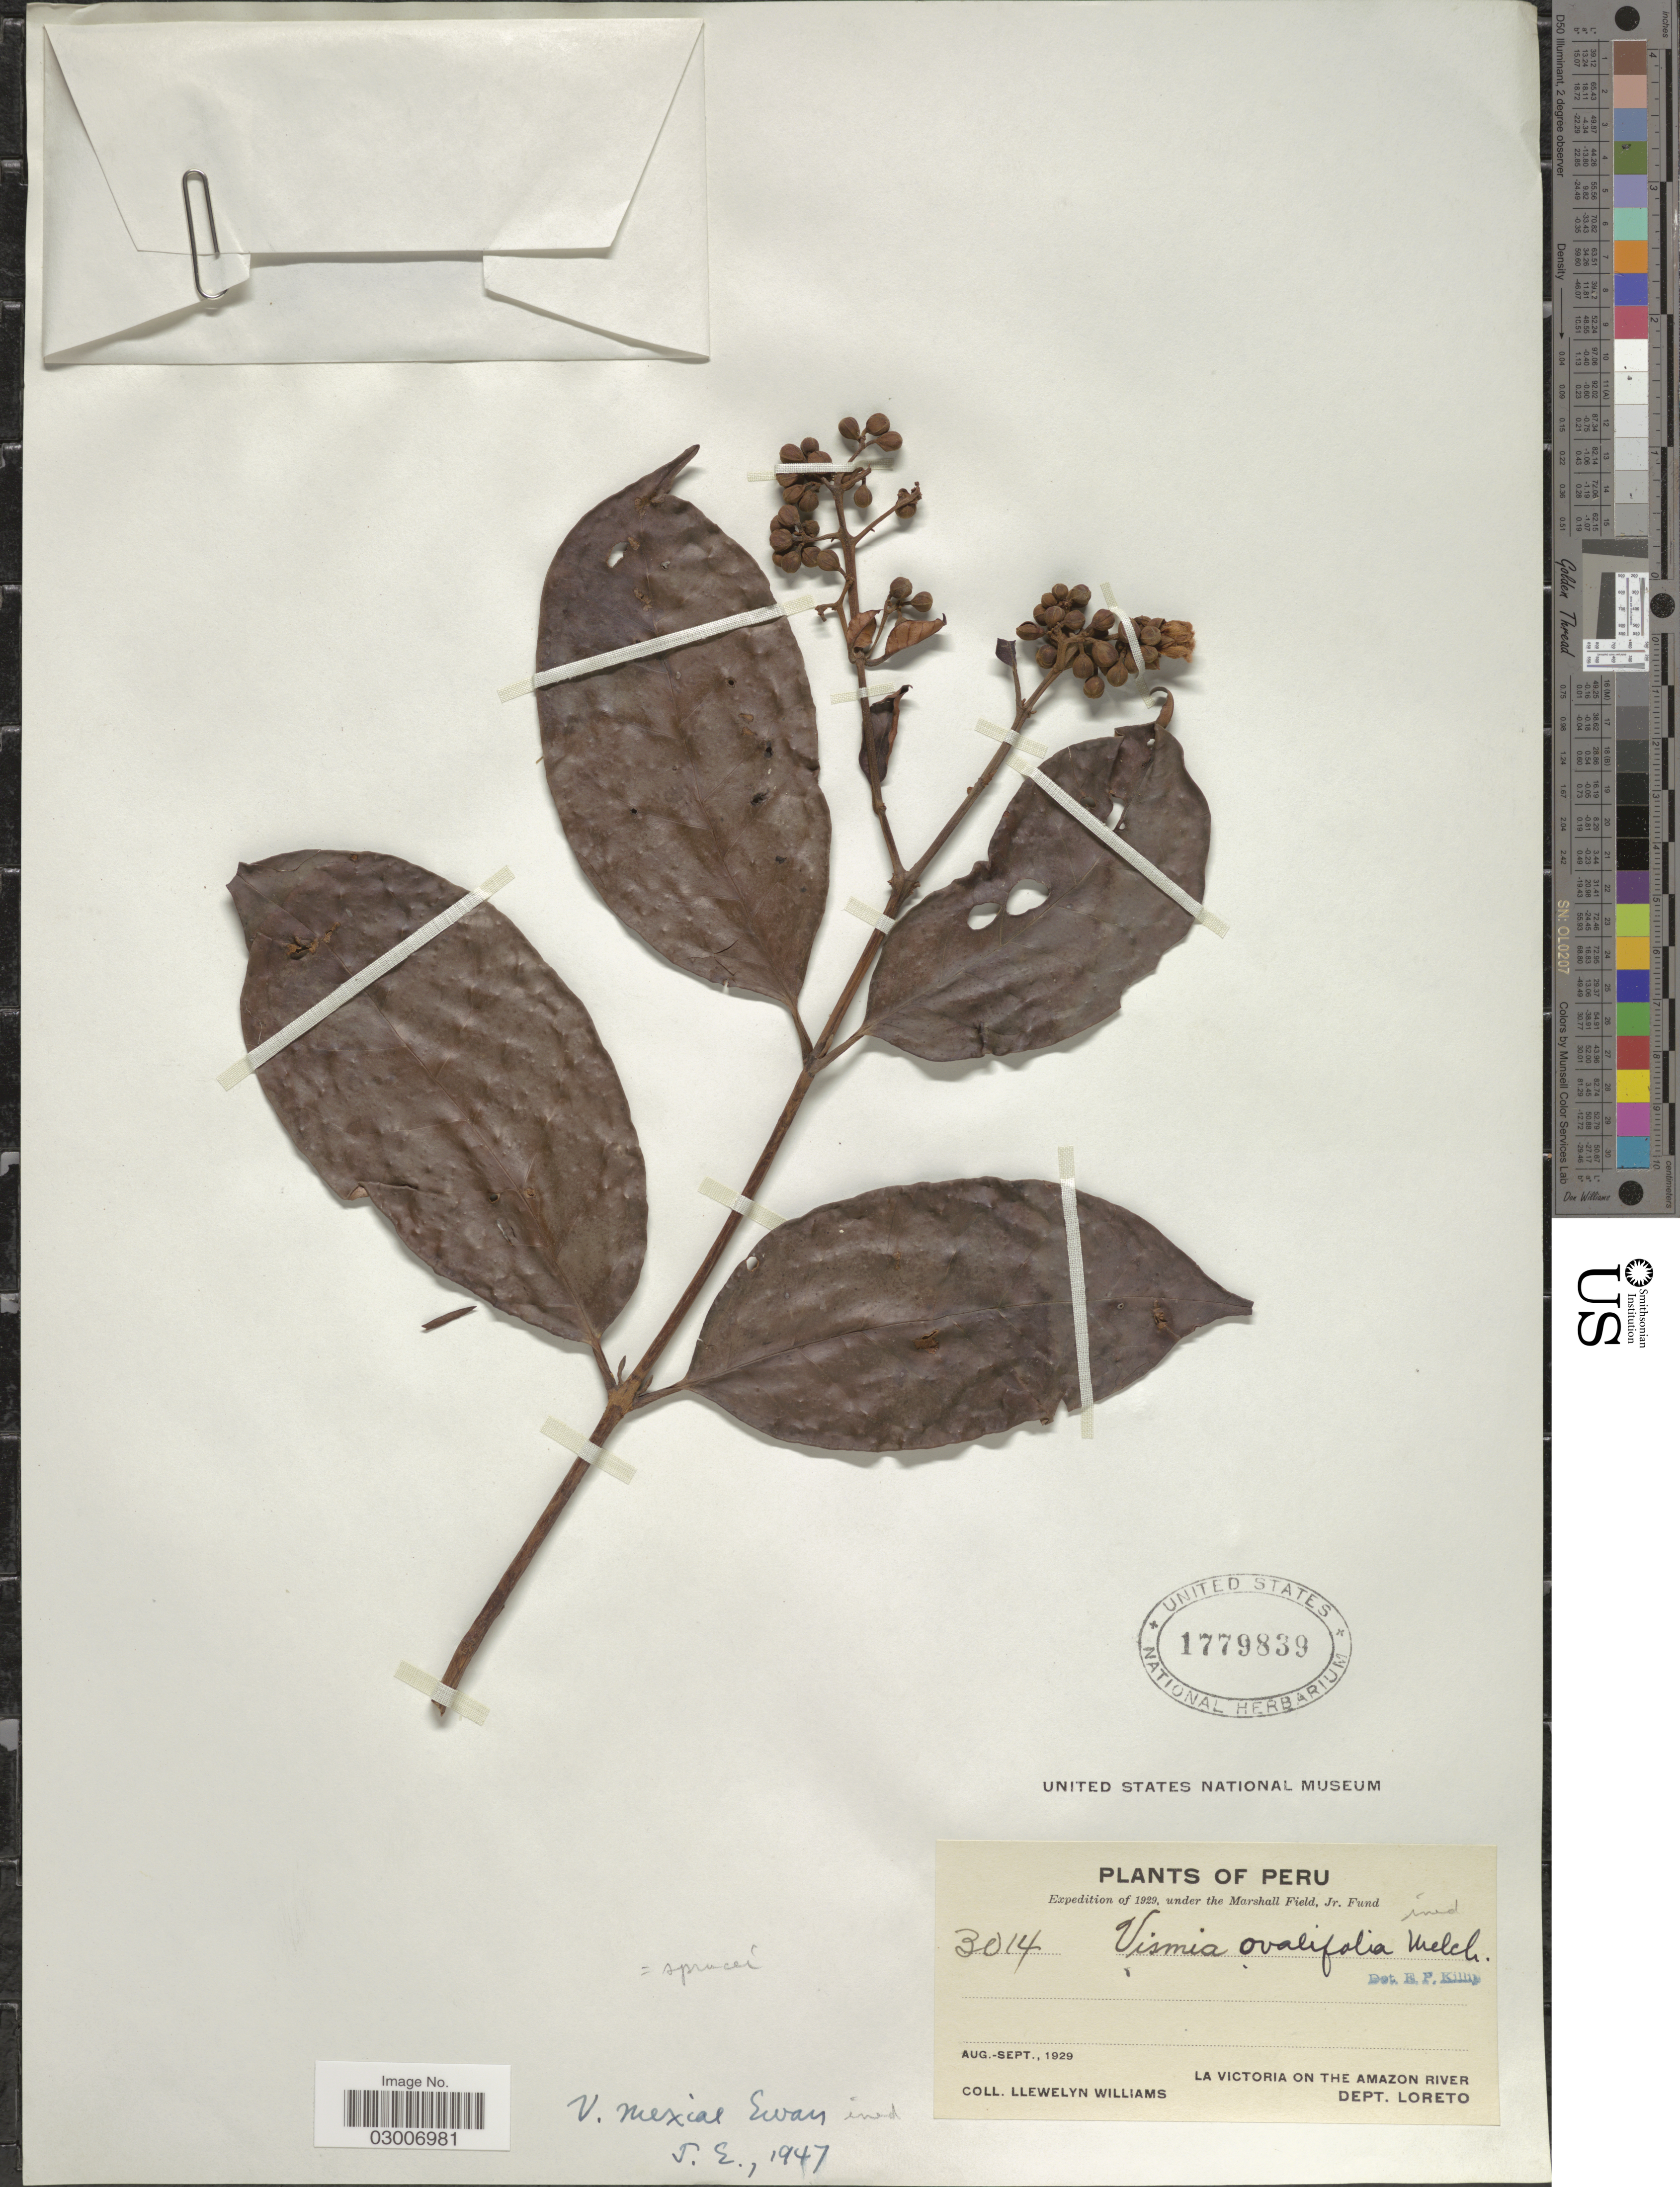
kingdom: Plantae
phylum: Tracheophyta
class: Magnoliopsida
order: Malpighiales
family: Hypericaceae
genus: Vismia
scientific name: Vismia sprucei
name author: Sprague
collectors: Ll. Williams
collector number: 3014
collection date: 1929-08/1929-09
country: Peru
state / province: Loreto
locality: La Victoria on the Amazon River. Dept. Loreto.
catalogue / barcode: US 1779839